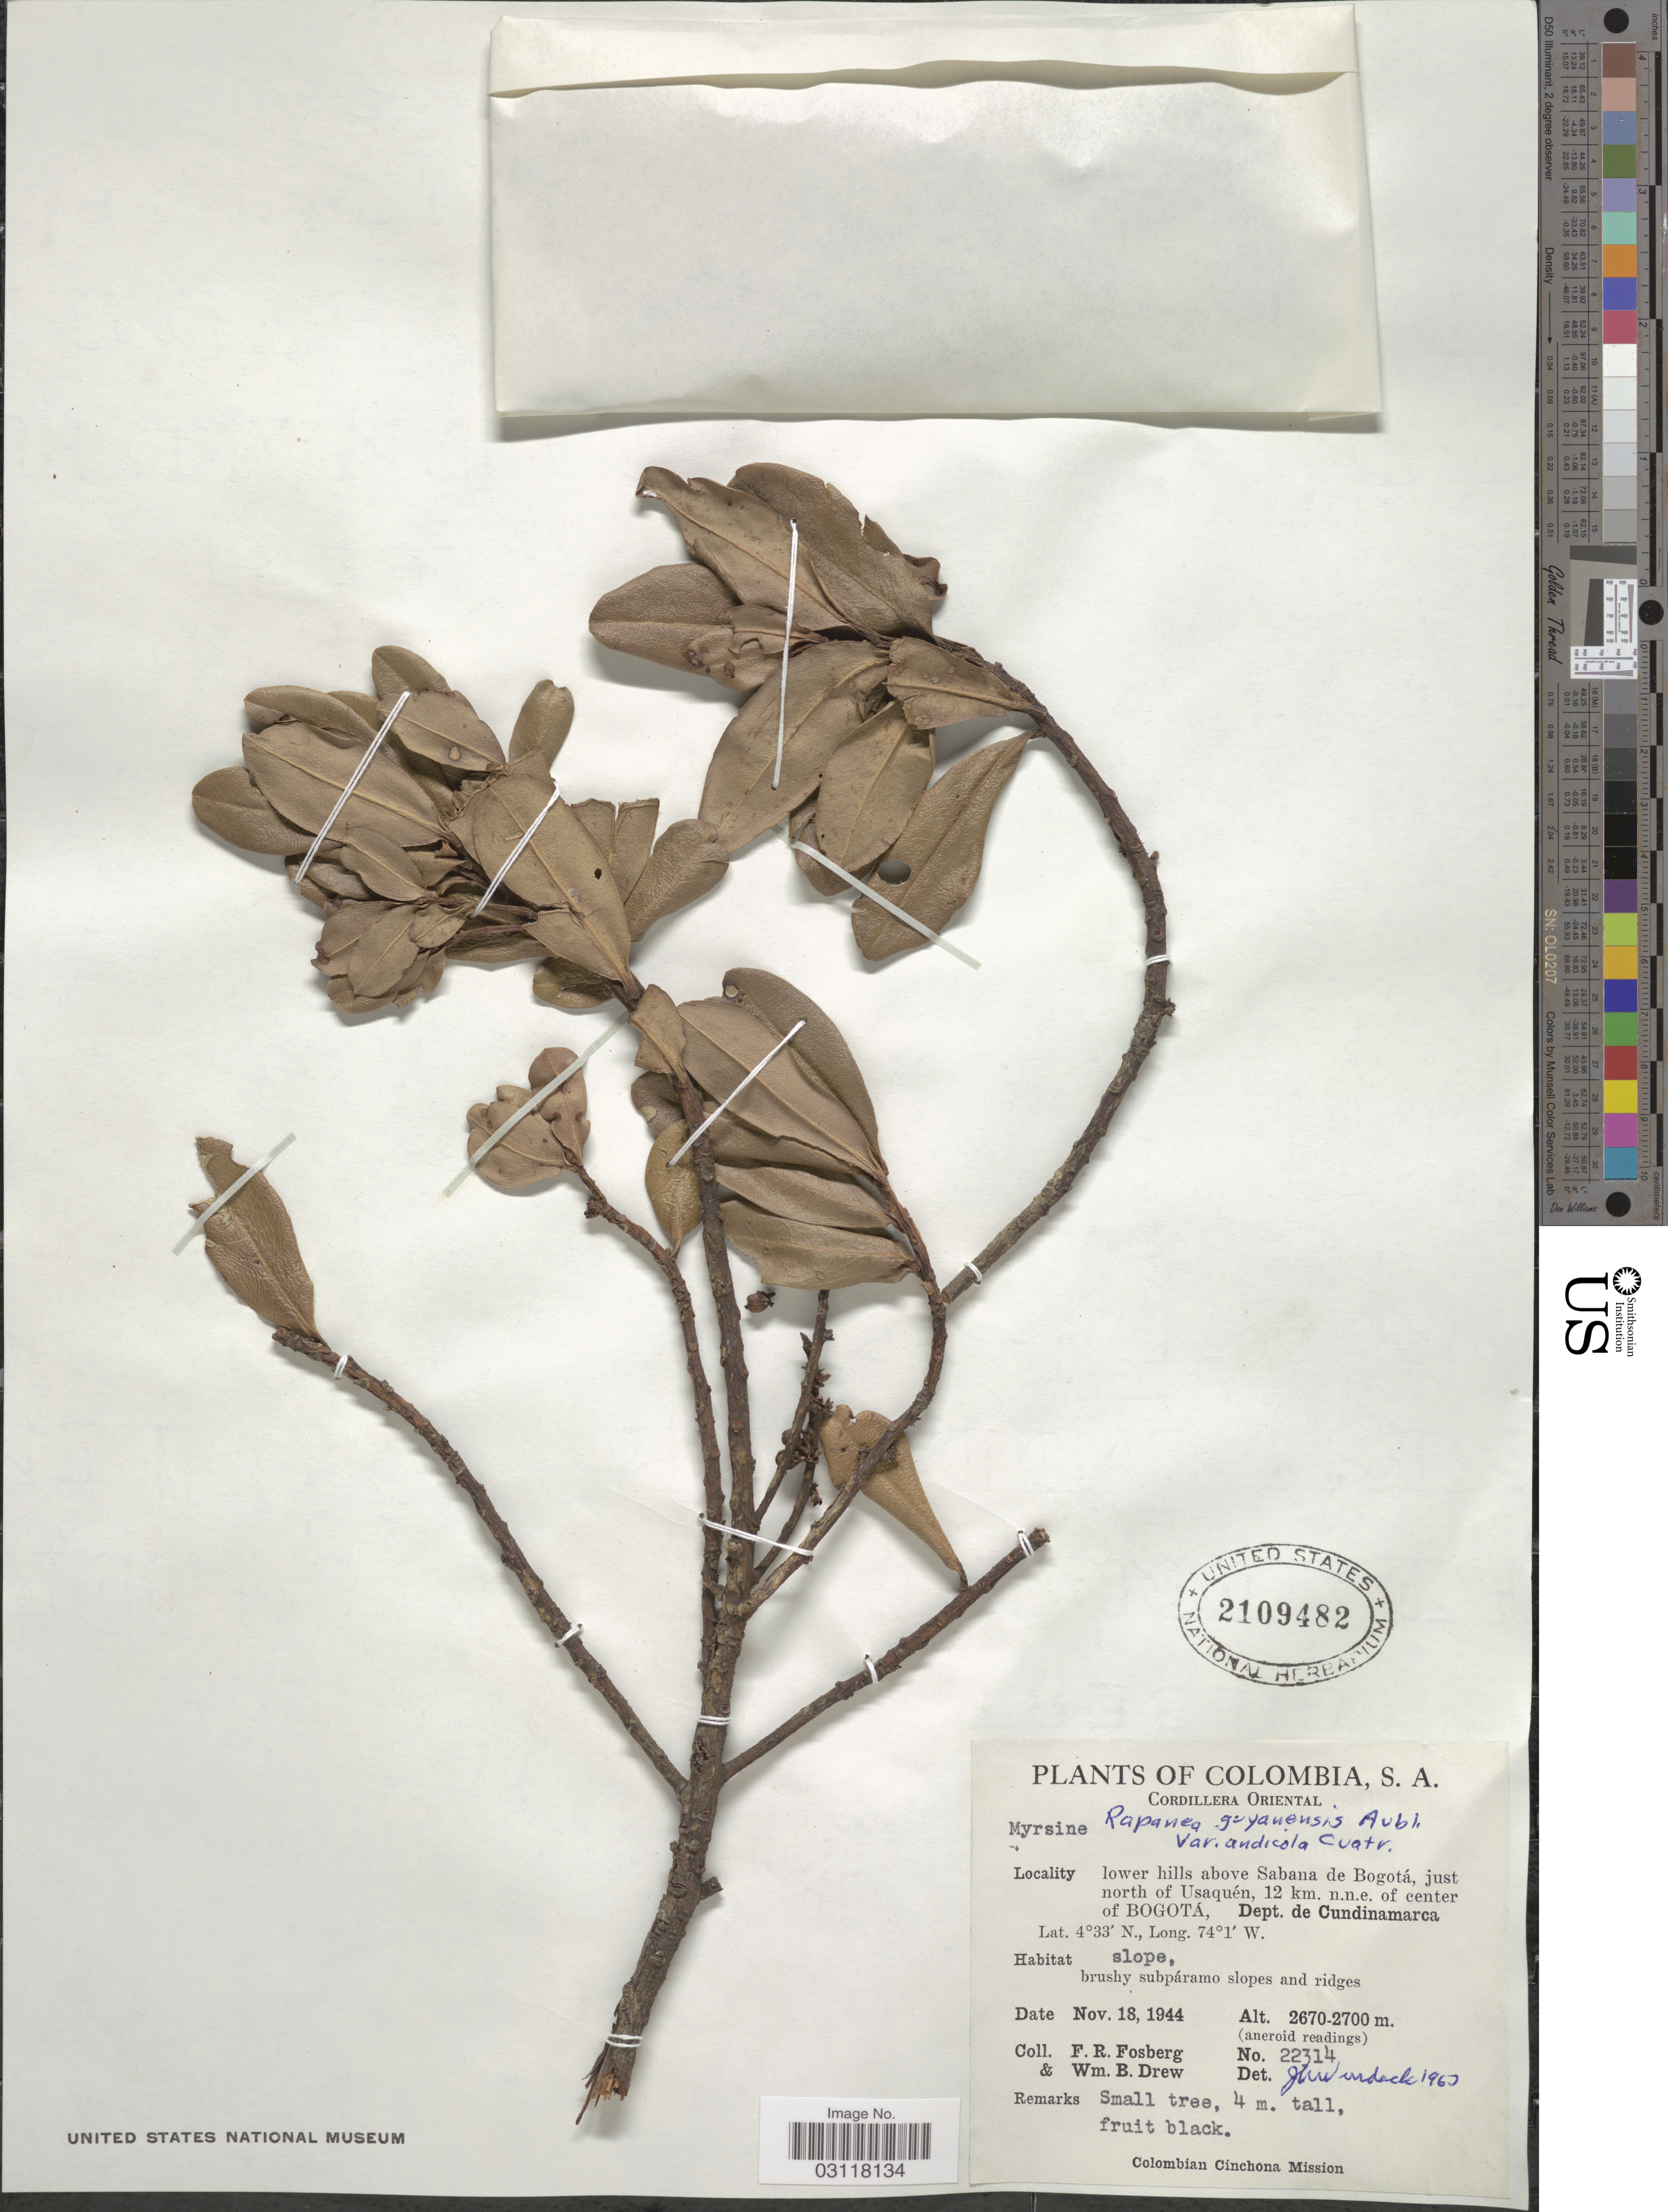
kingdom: Plantae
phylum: Tracheophyta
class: Magnoliopsida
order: Ericales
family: Primulaceae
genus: Rapanea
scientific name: Rapanea guianensis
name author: Aubl.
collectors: F. R. Fosberg & W. B. Drew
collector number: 22314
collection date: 1944-11-18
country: Colombia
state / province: Cundinamarca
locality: Cordillera Oriental, lower hills above Sabana de Bogotá, just north of Usaquén, 12 km. n.n.e. of center Bogotá, Dept. de Cundinamarca.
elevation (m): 2670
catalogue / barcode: US 2109482